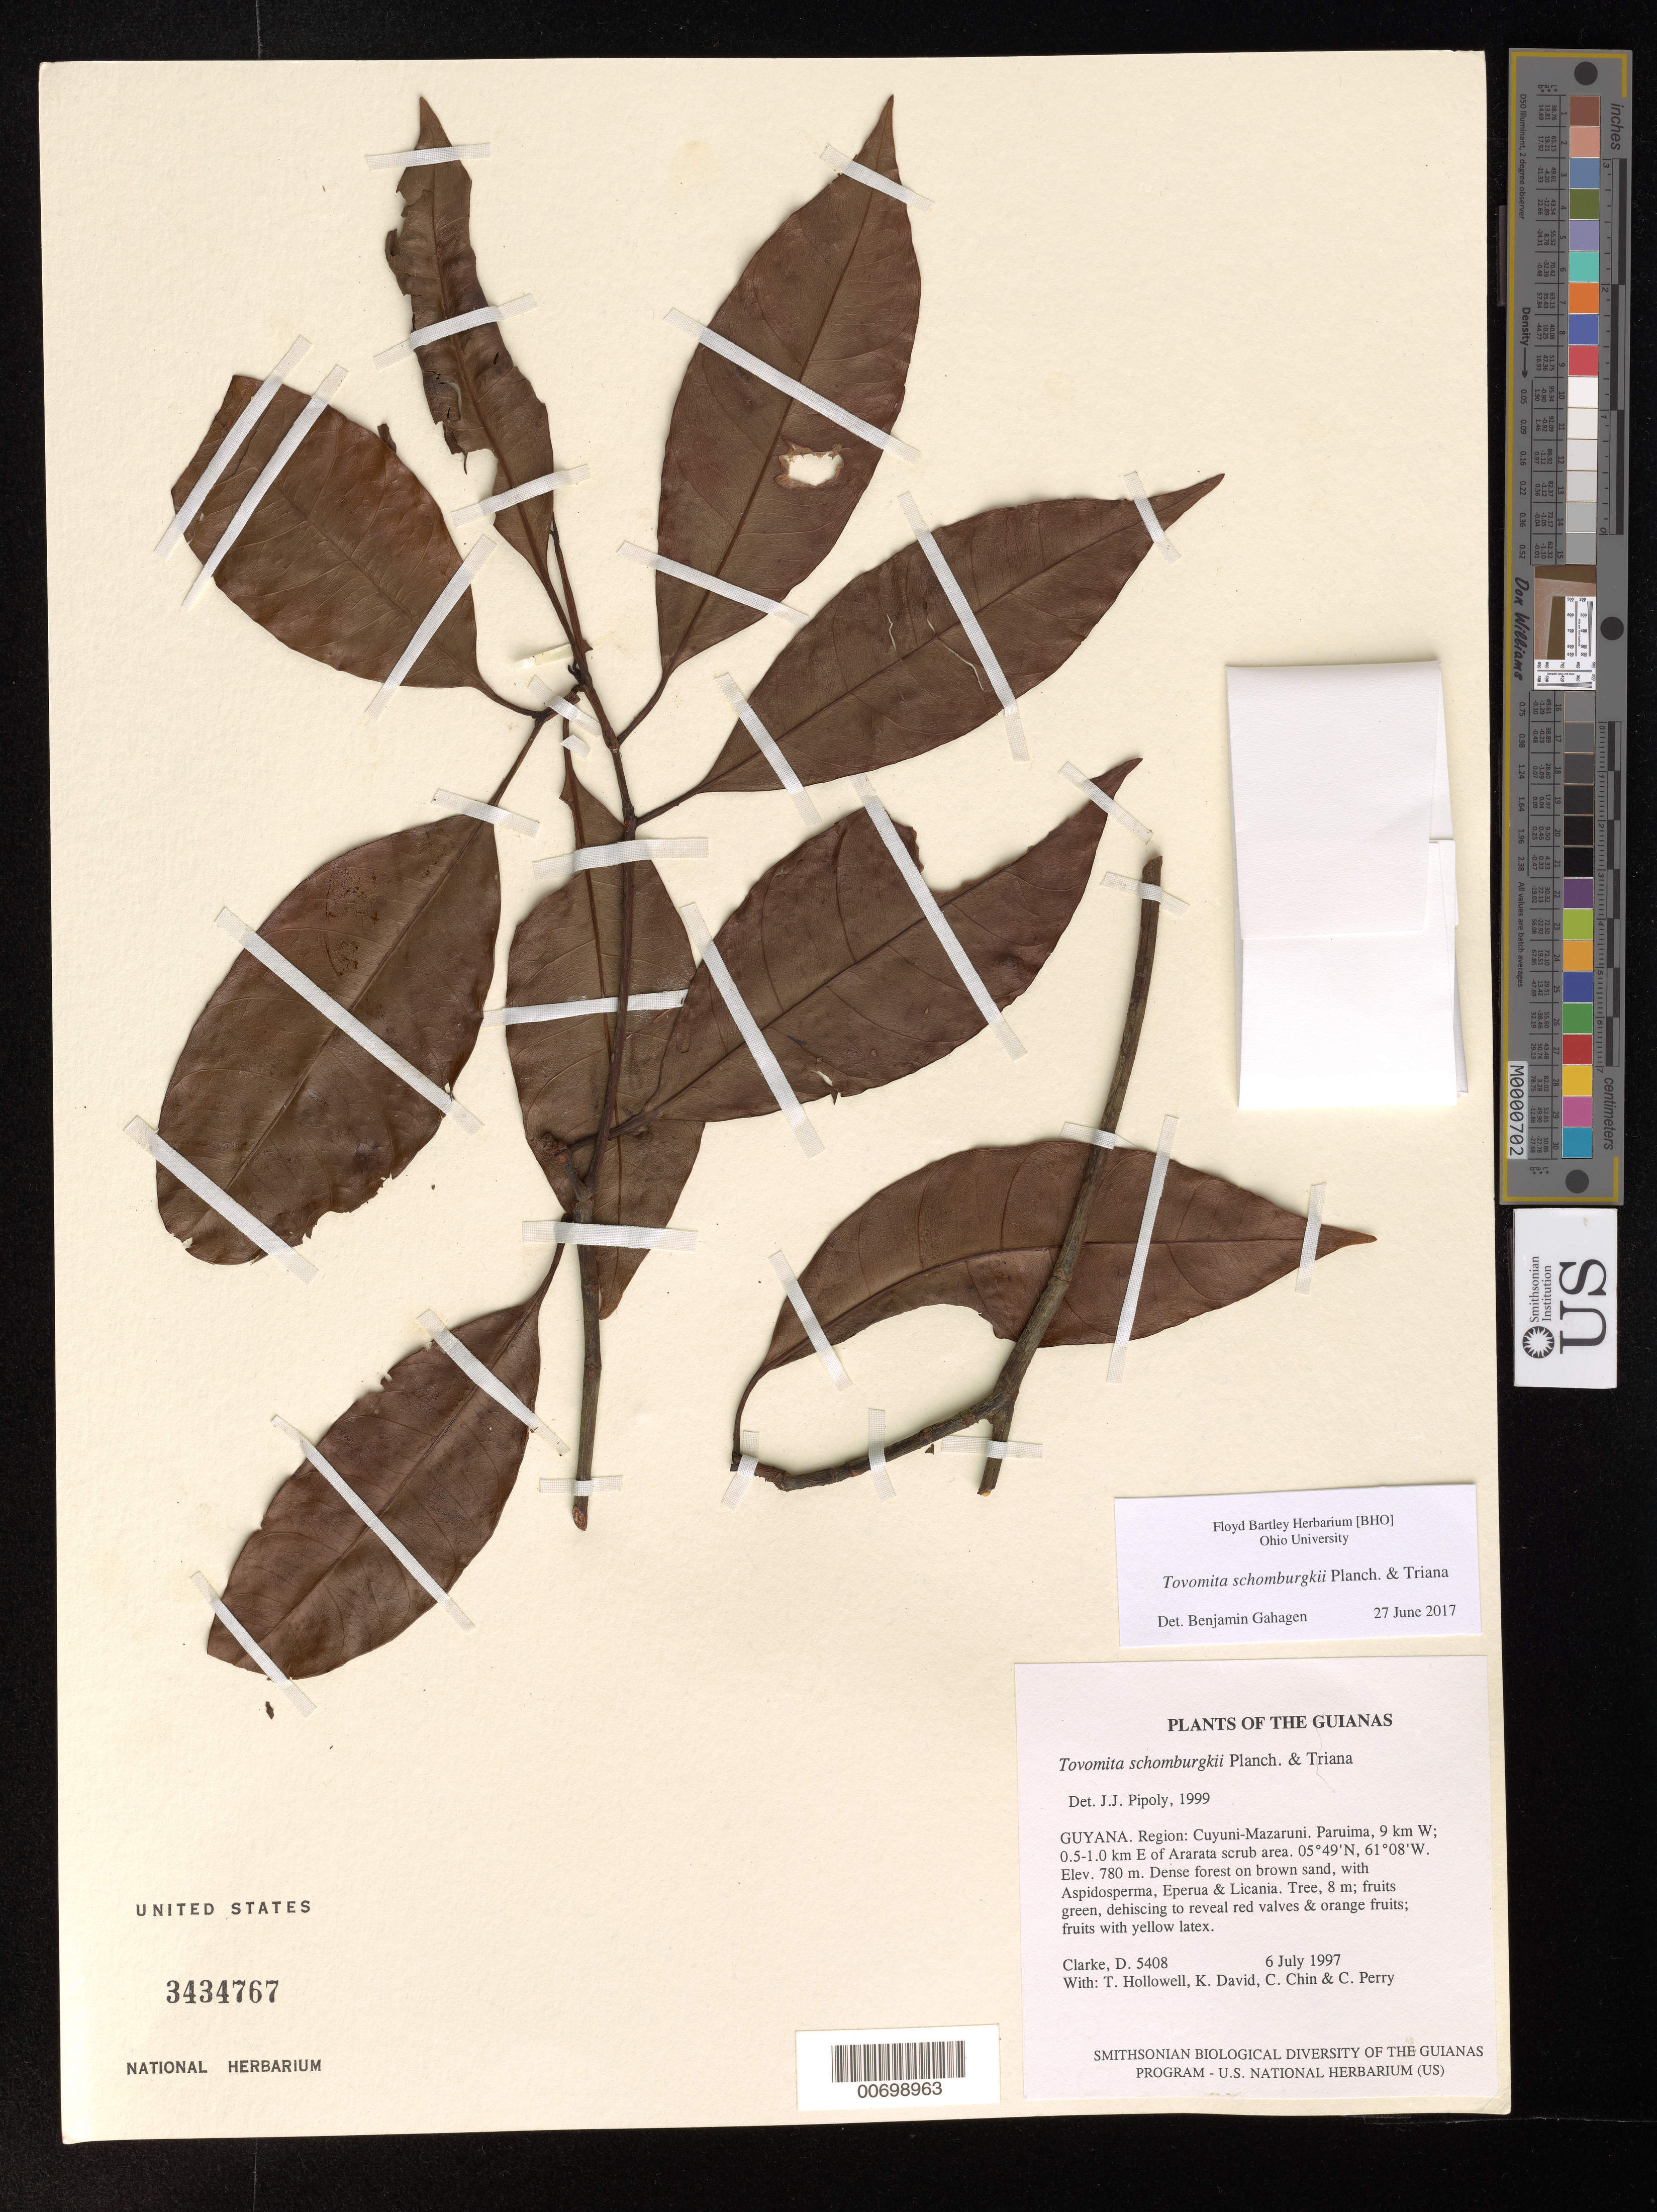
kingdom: Plantae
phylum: Tracheophyta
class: Magnoliopsida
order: Malpighiales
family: Clusiaceae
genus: Tovomita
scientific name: Tovomita schomburgkii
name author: Planch. & Triana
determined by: Pipoly, J. J., III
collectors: H. D. Clarke, T. Hollowell, K. David, C. Chin & C. Perry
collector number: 5408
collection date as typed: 6 July 1997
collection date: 1997-07-06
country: Guyana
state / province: Cuyuni-Mazaruni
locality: Paruima, 9 km W; 0.5-1.0 km E of Ararata scrub area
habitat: Dense forest on brown sand, with Aspidosperma, Eperua & Licania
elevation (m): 780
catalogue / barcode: US 3434767